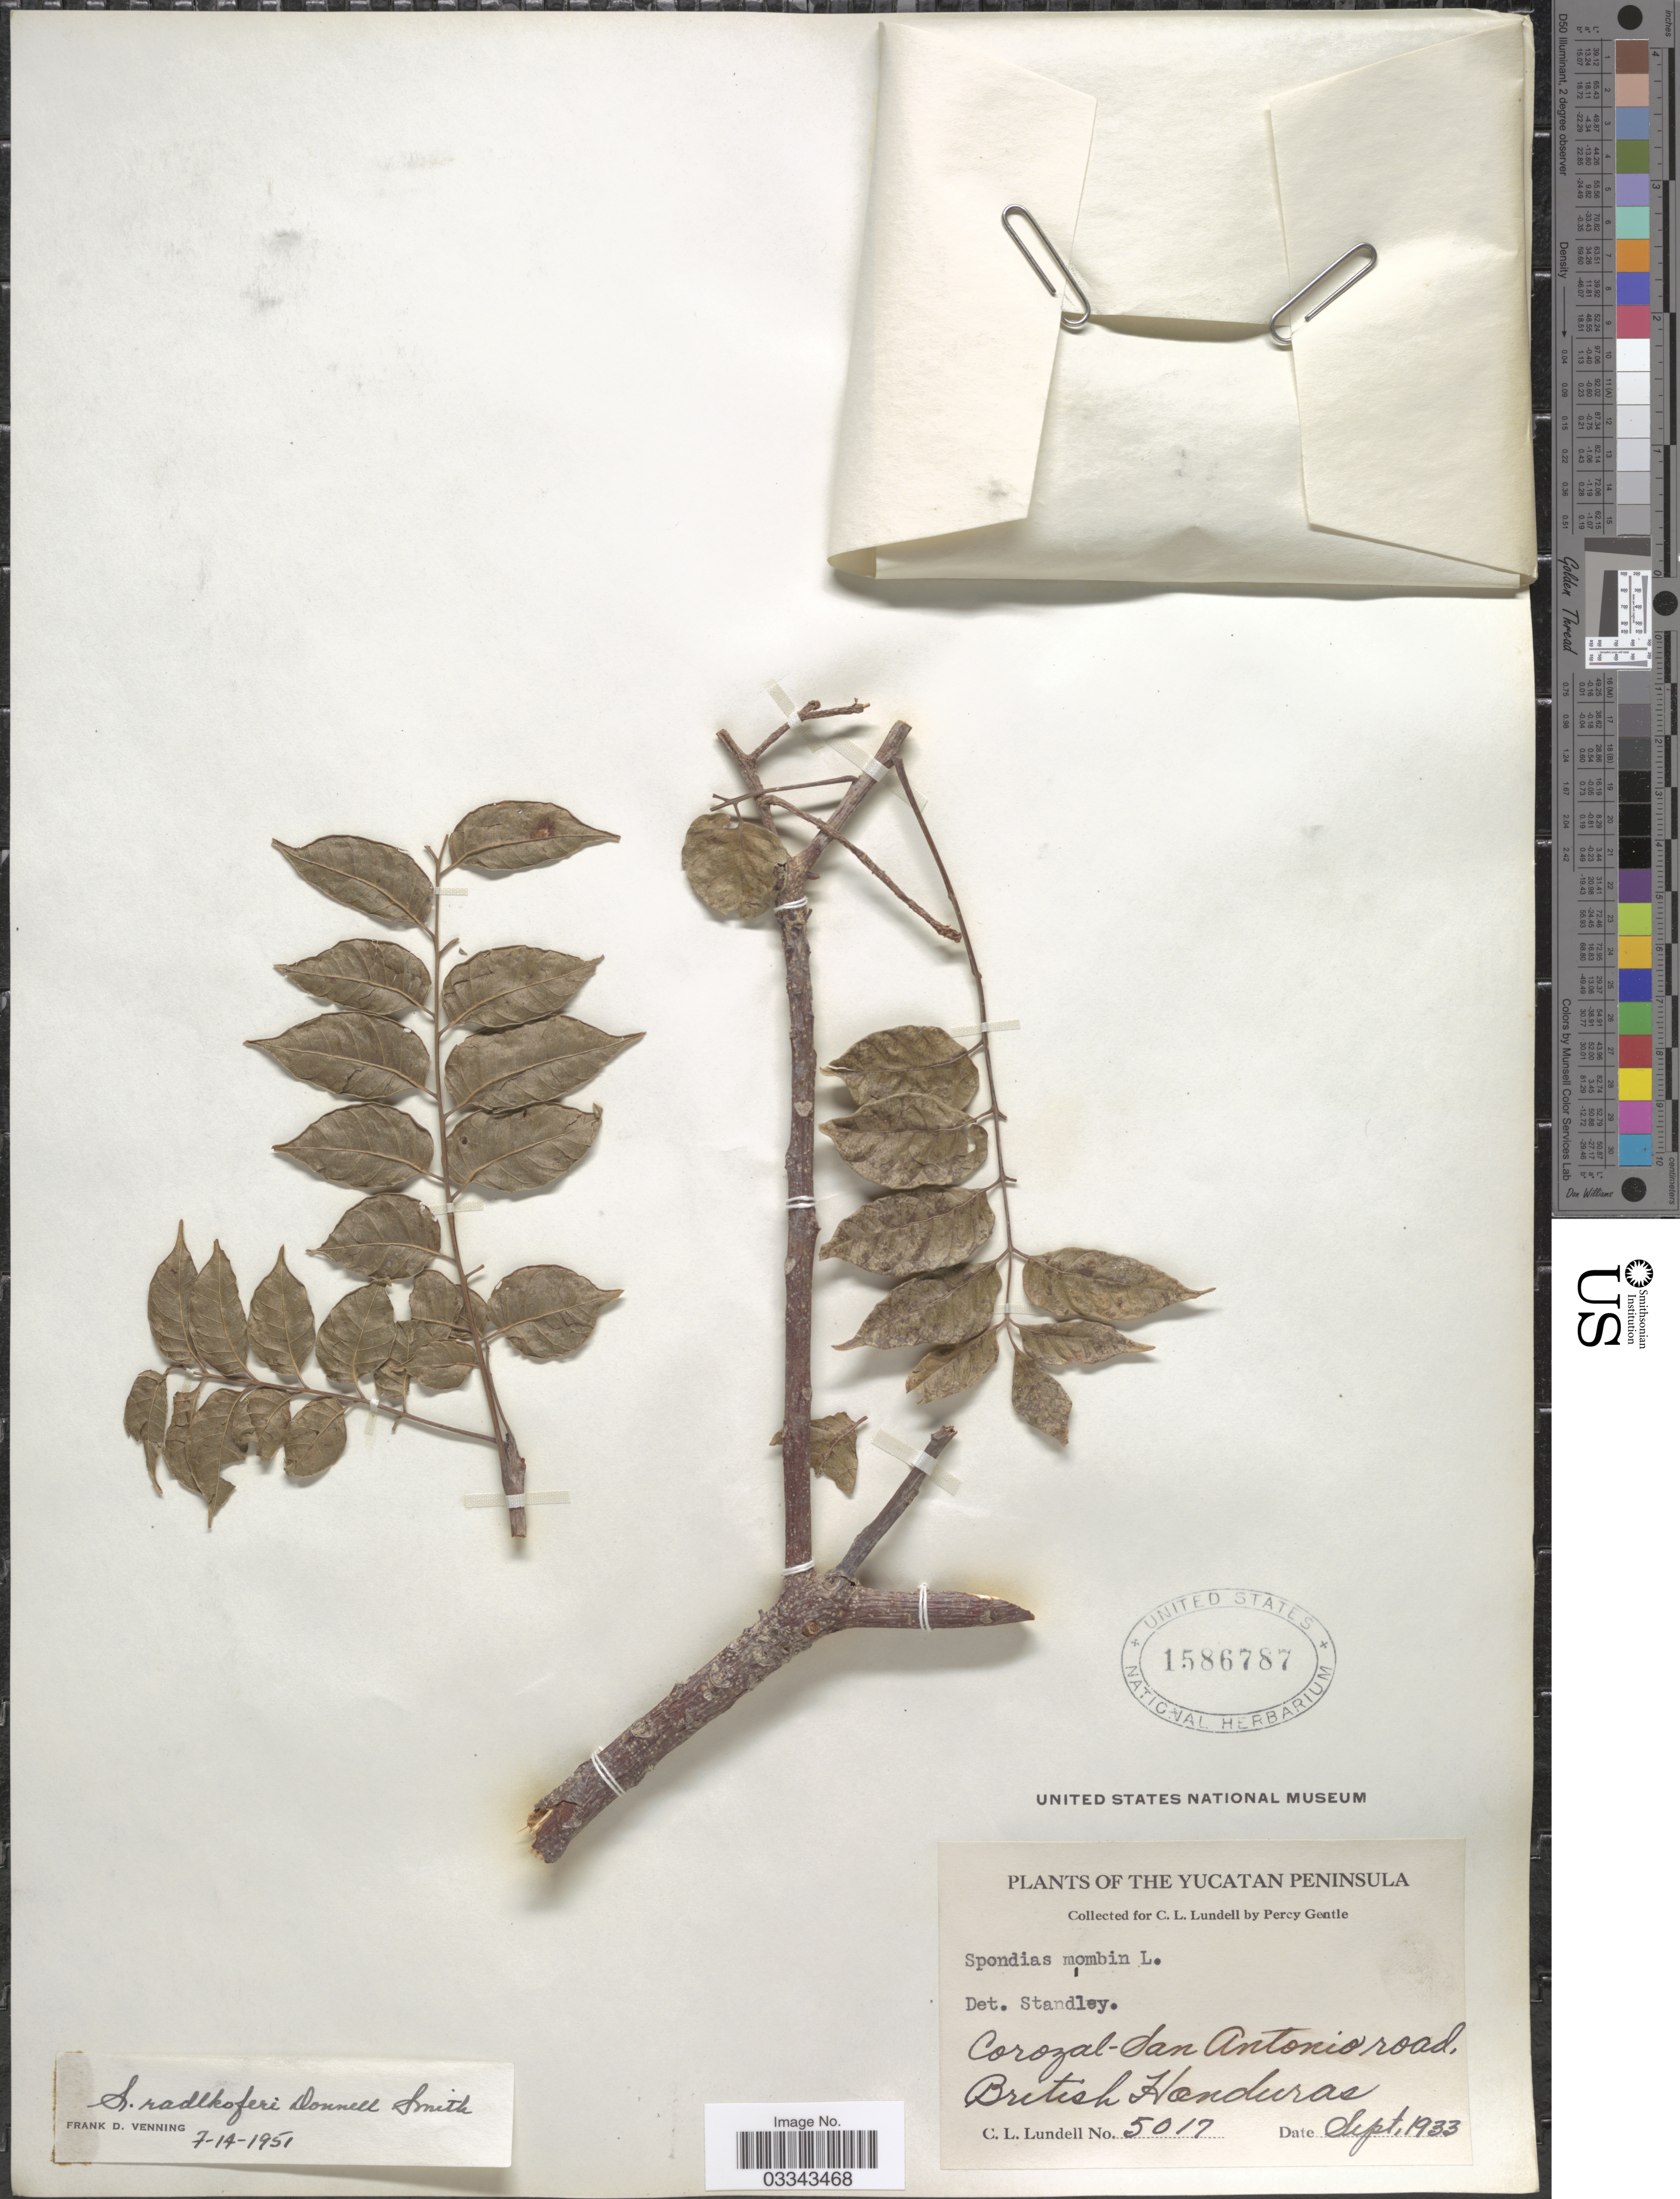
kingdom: Plantae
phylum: Tracheophyta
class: Magnoliopsida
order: Sapindales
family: Anacardiaceae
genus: Spondias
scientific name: Spondias radlkoferi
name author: Donn. Sm.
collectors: C. L. Lundell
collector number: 5017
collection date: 1933-09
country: Belize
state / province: Corozal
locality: Yucatan Peninsula, Corozal-San Antonio road, British Honduras.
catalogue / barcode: US 1586787